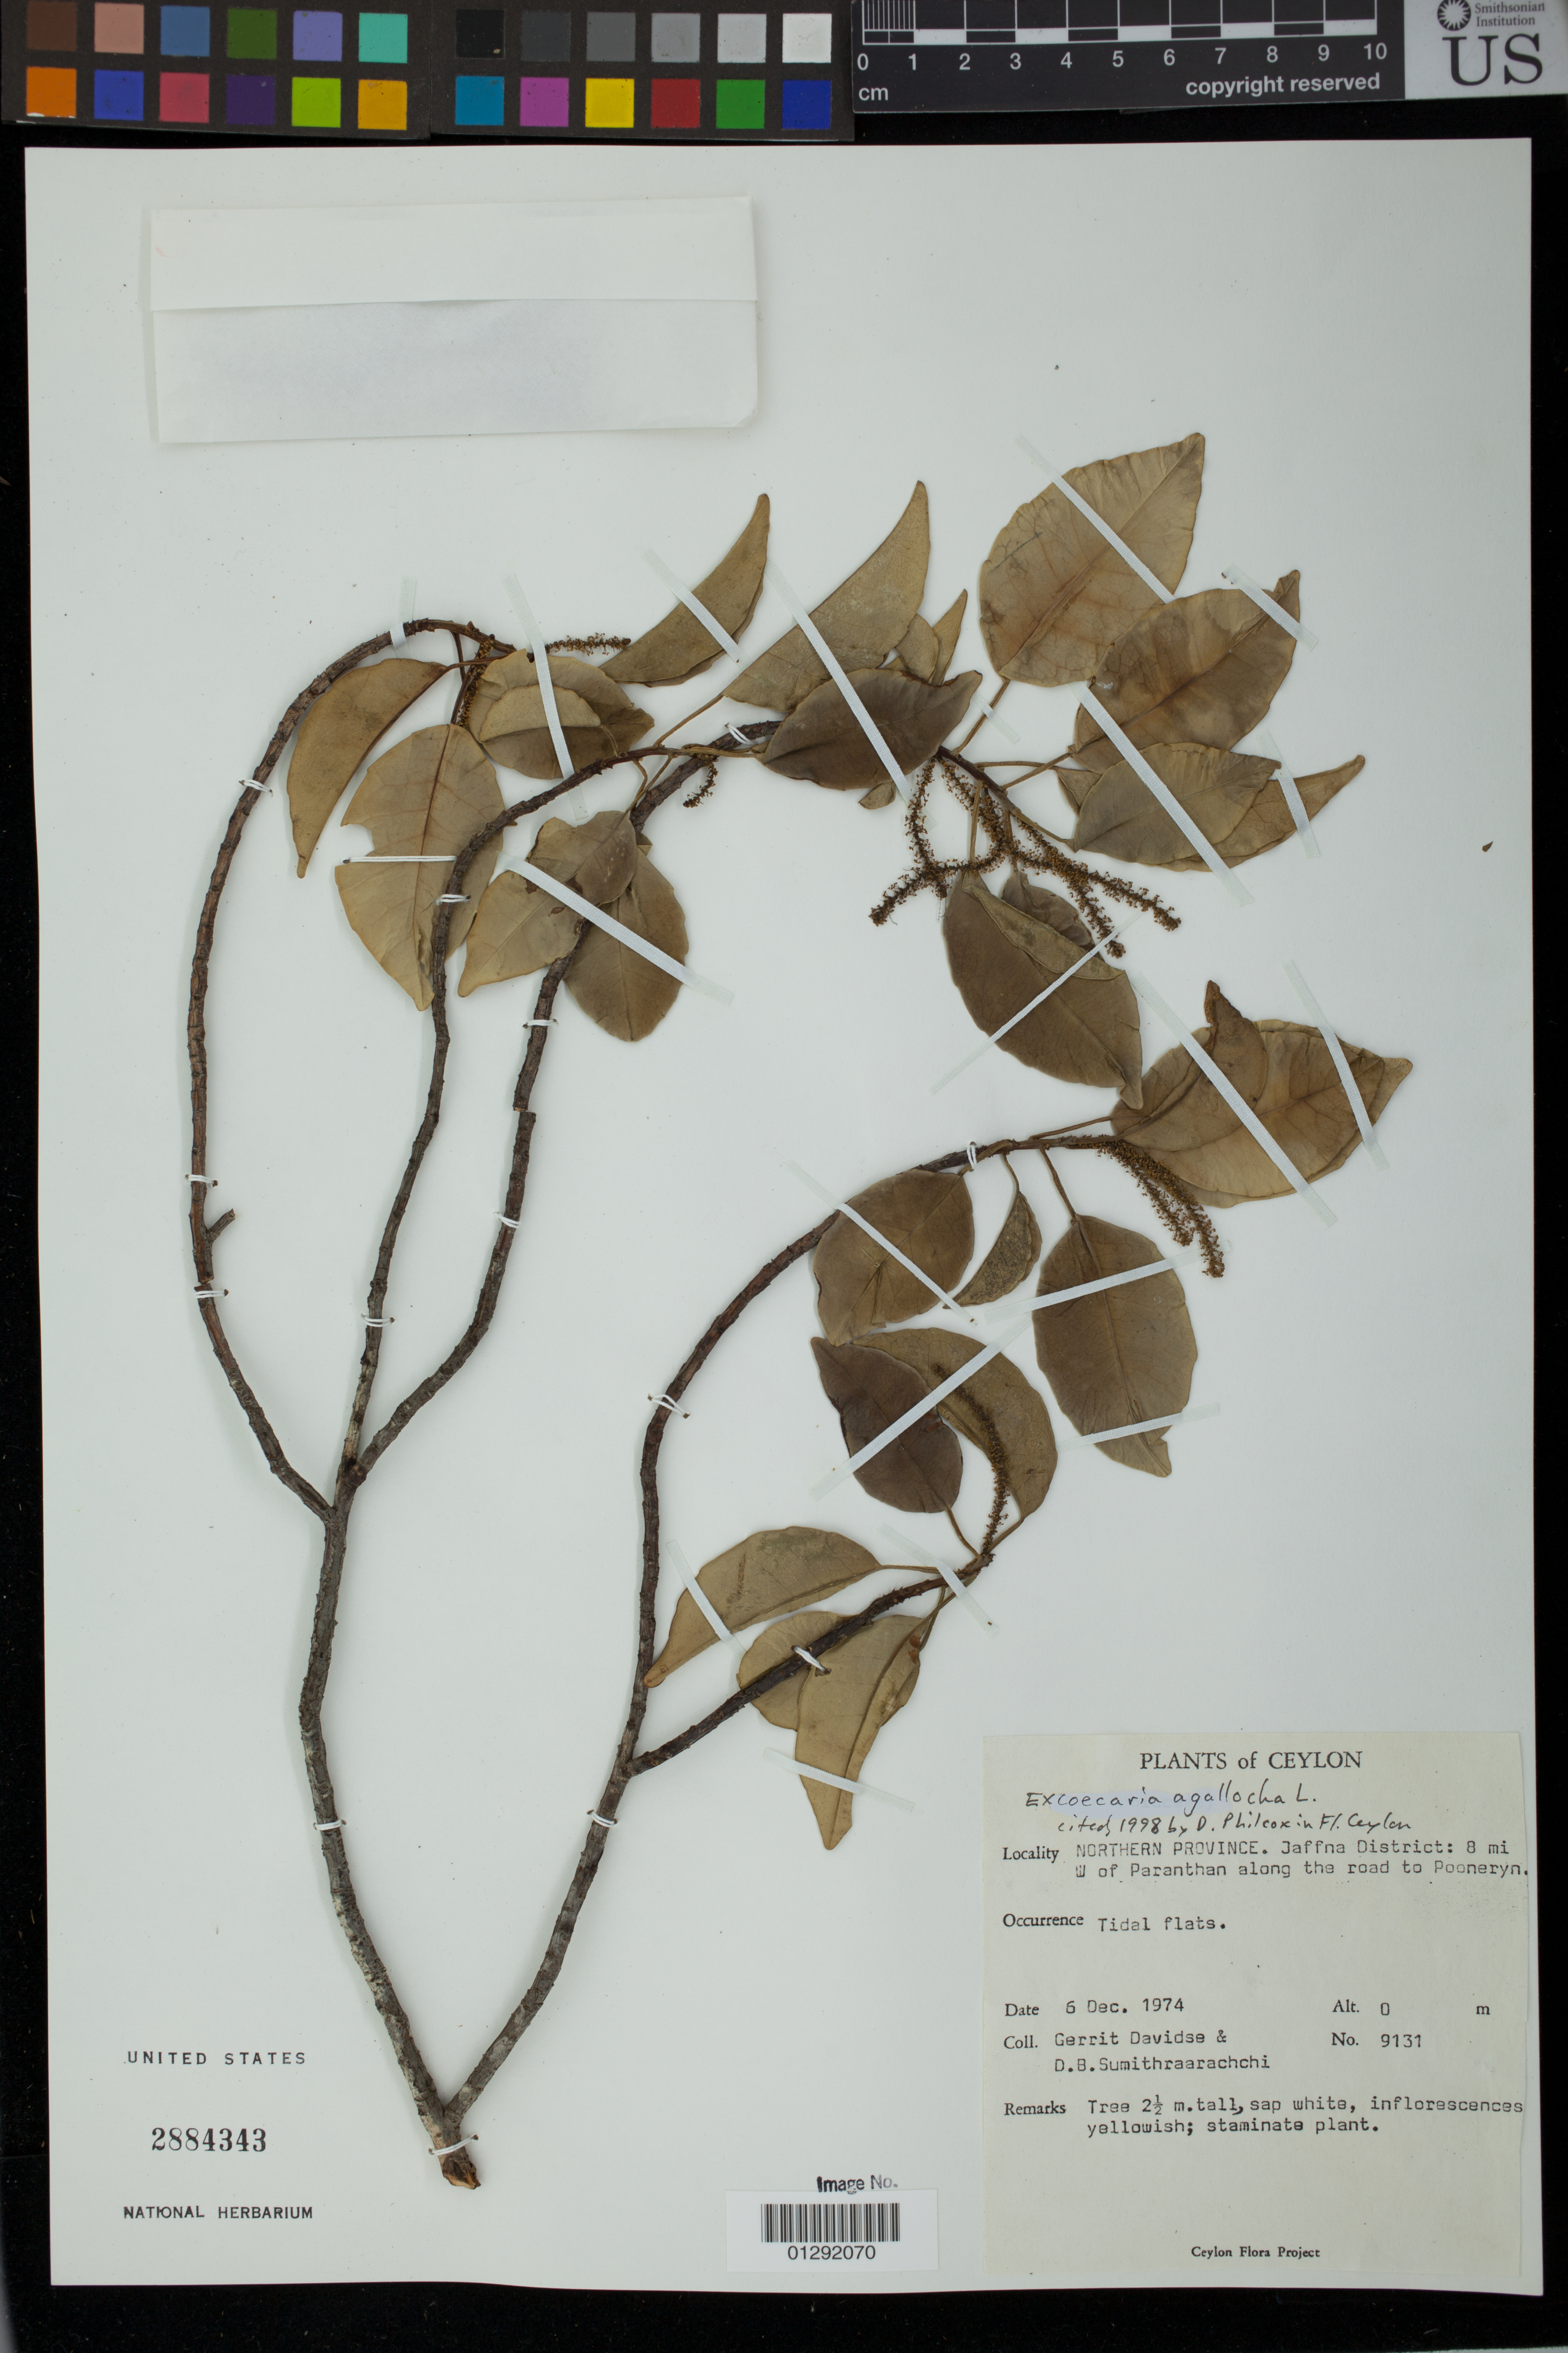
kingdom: Plantae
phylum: Tracheophyta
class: Magnoliopsida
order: Malpighiales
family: Euphorbiaceae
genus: Excoecaria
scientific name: Excoecaria agallocha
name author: L.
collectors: G. Davidse & D. B. Sumithraarachchi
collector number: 9131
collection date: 1974-12-05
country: Sri Lanka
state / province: Northern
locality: Ceylon. Jaffna District: 8 mi W. of Paranthan along the road to Pooneryn.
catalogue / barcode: US 2884343